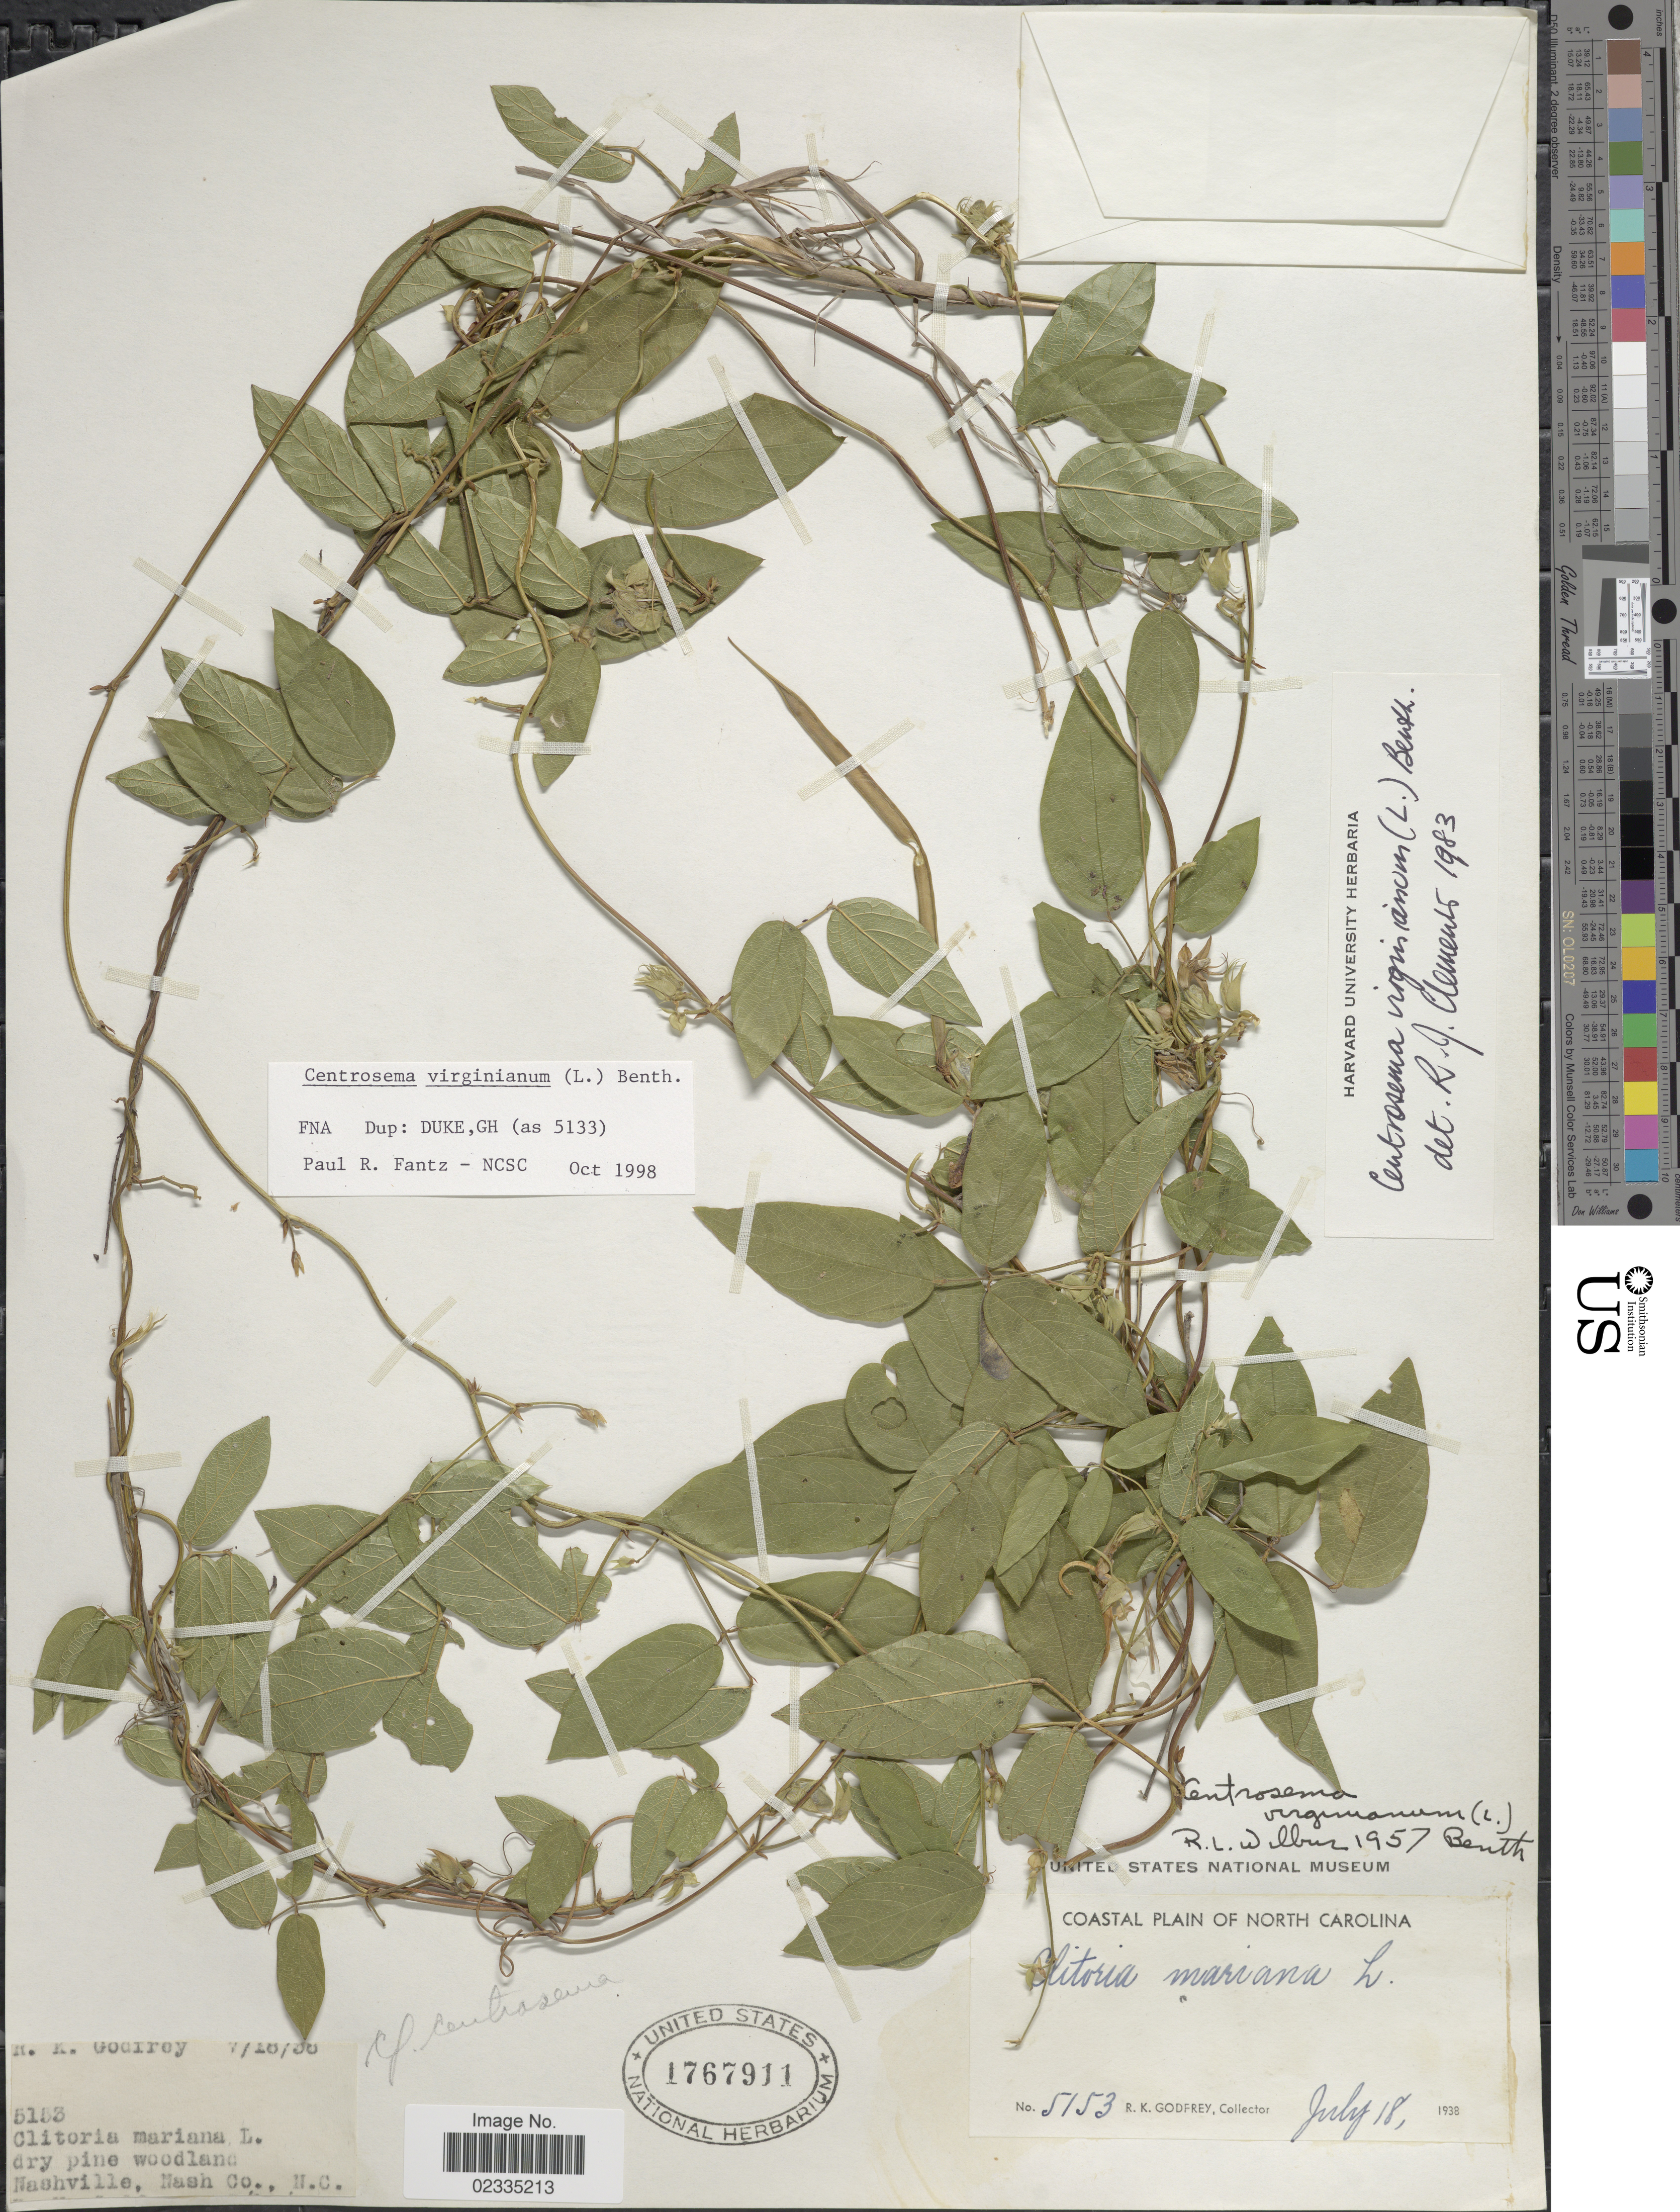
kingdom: Plantae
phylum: Tracheophyta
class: Magnoliopsida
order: Fabales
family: Fabaceae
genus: Centrosema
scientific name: Centrosema virginianum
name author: (L.) Benth.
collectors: R. K. Godfrey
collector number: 5153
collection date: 1938-07-18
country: United States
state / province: North Carolina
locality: Coastal Plain of North Carolina, dry pine woodland Nashville, Nash Co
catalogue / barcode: US 1767911